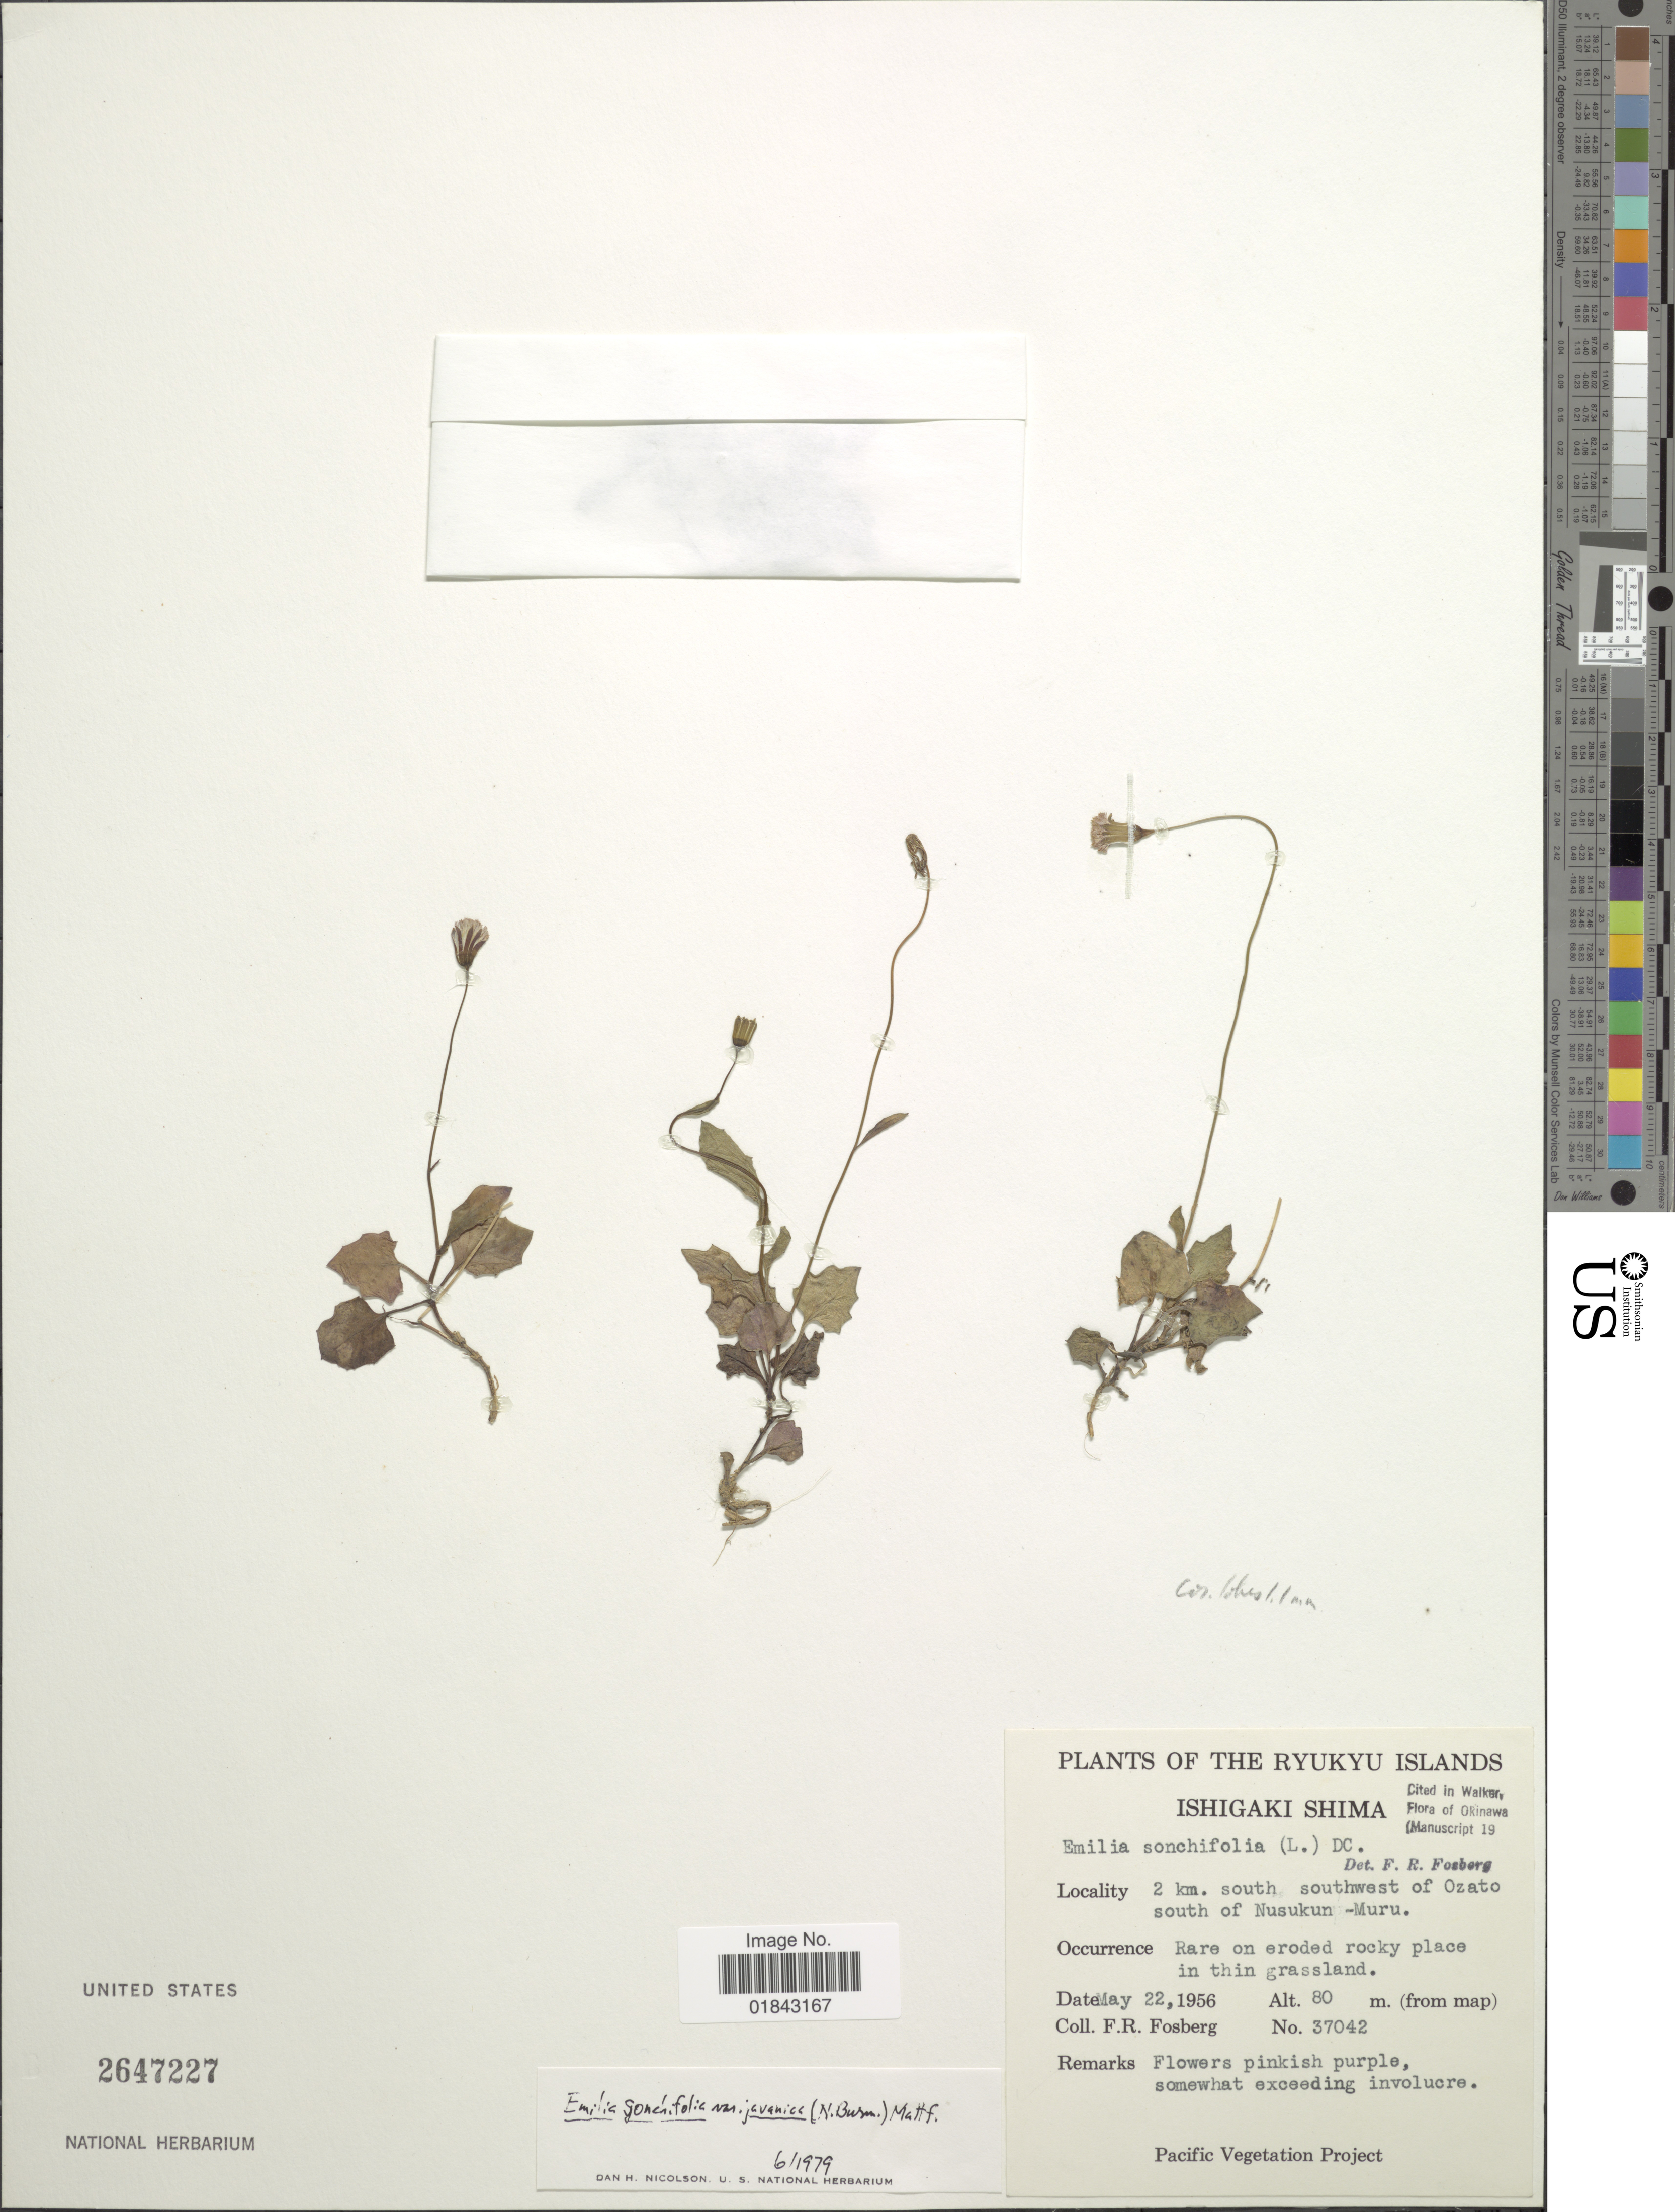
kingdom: Plantae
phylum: Tracheophyta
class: Magnoliopsida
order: Asterales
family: Asteraceae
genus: Emilia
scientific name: Emilia sonchifolia var. javanica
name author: (Burm. f.) Mattf.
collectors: F. R. Fosberg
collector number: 37042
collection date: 1956-05-22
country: Japan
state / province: Okinawa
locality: Ryukyu Islands, Ishigaki Shima. 2 km. south southwest of Ozato south of Nuskun-Muru, rare on eroded rocky place in thin grassland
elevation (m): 80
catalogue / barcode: US 2647227